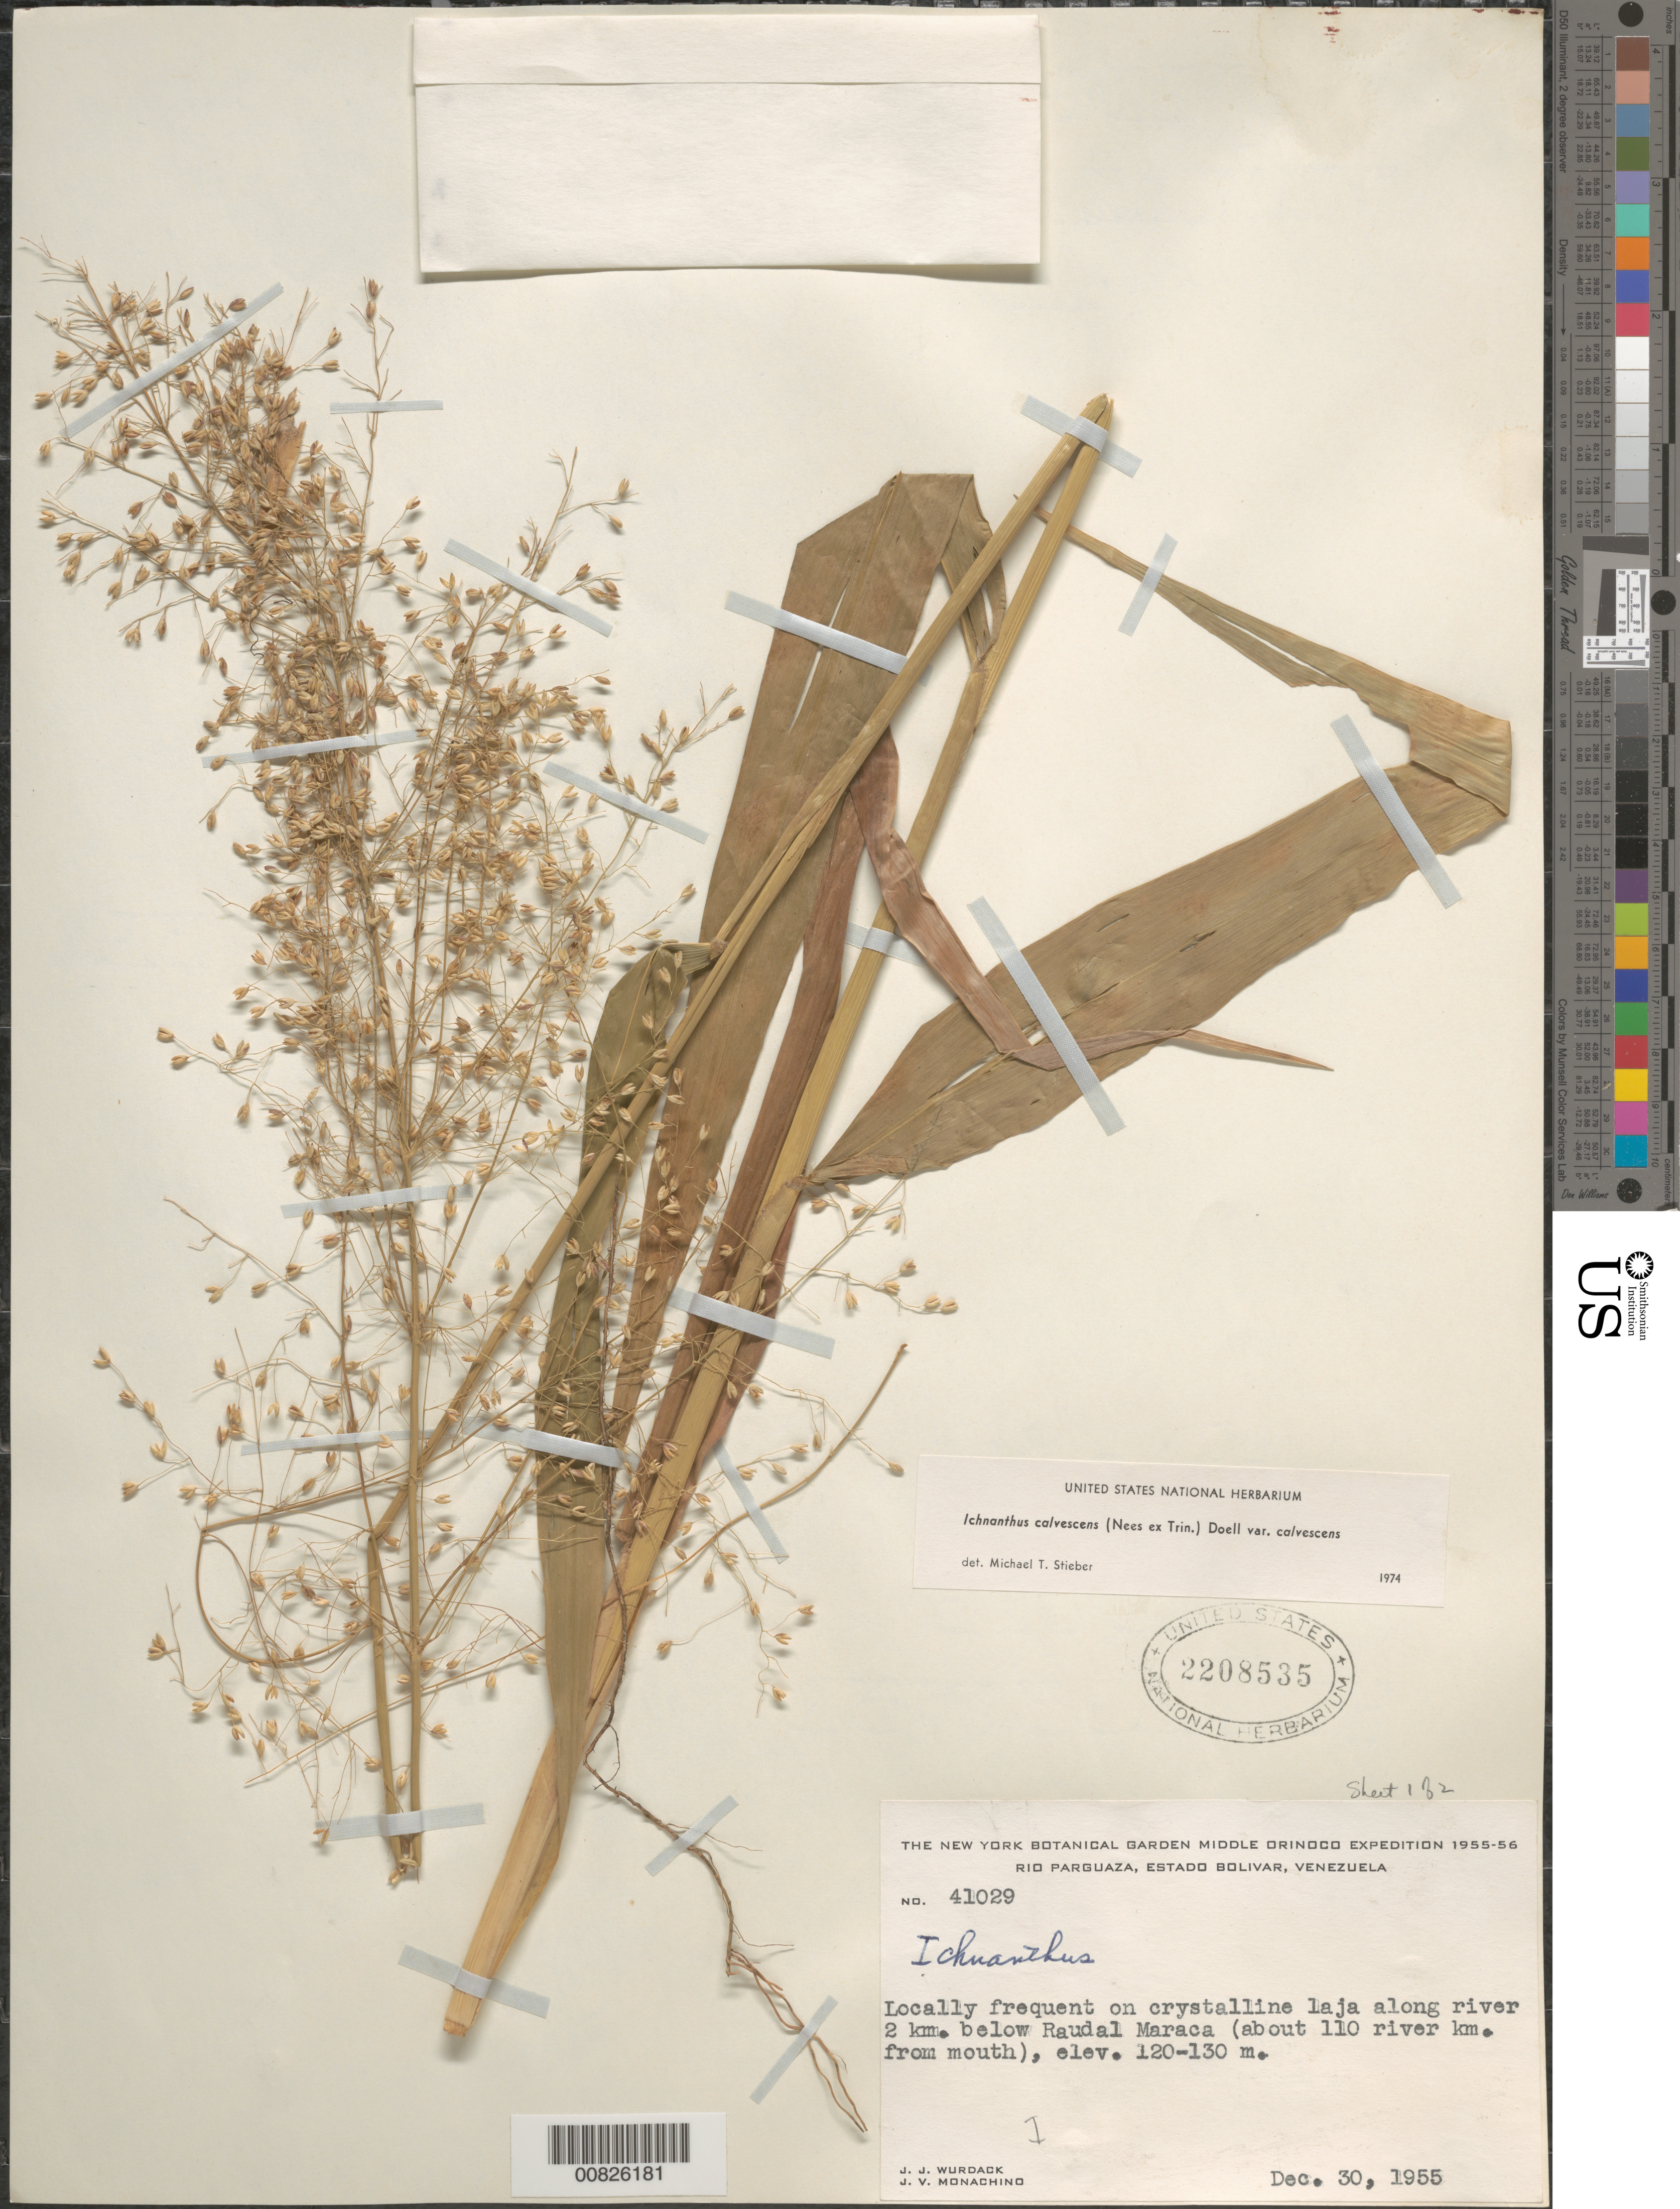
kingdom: Plantae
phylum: Tracheophyta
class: Liliopsida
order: Poales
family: Poaceae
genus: Ichnanthus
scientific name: Ichnanthus calvescens var. calvescens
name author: (Nees ex Trin.) Döll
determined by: Stieber, M. T.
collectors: J. J. Wurdack & J. V. Monachino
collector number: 41029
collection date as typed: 30-Dec-55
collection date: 1955-12-30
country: Venezuela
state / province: Bolívar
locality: Río Parguaza, 2 km below Raudal Maraca (about 110 river km from mouth)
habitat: Crystalline laja along river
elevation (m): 120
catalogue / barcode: US 2208535